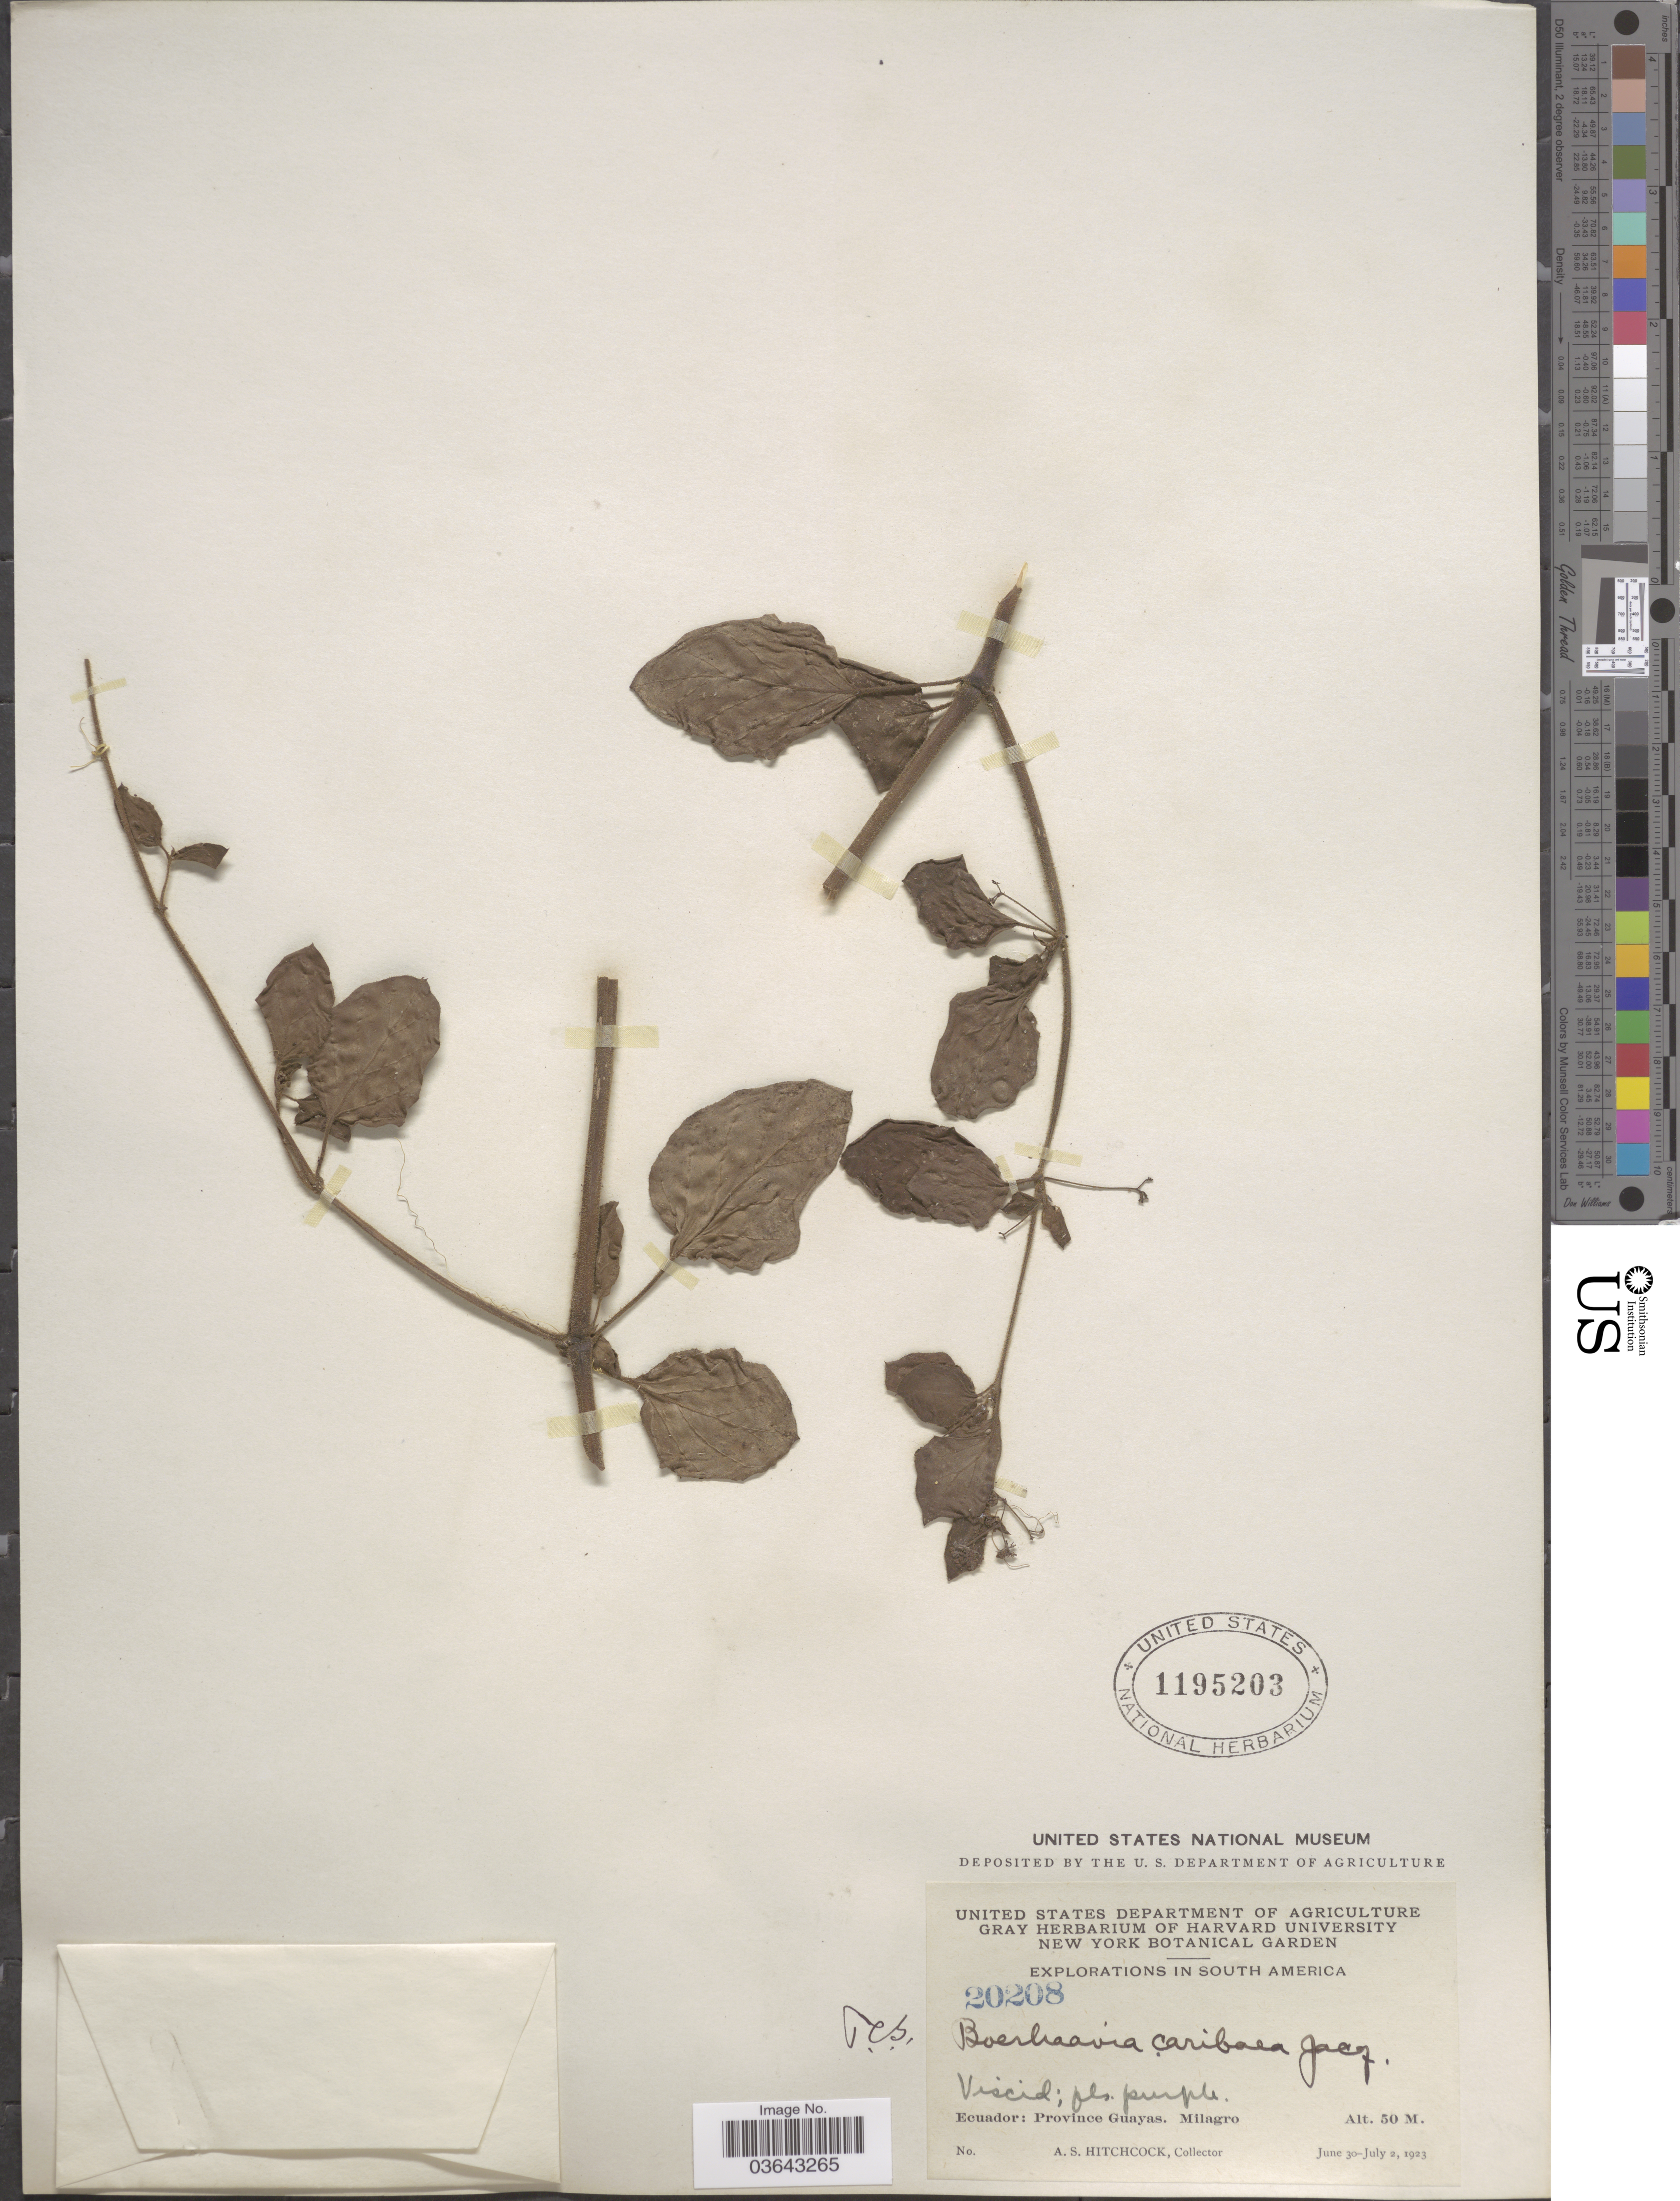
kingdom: Plantae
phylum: Tracheophyta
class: Magnoliopsida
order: Caryophyllales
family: Nyctaginaceae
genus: Boerhavia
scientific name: Boerhavia diffusa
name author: L.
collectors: A. S. Hitchcock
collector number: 20208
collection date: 1923-06-30/1923-07-02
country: Ecuador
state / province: Guayas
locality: Milagro.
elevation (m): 50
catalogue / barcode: US 1195203